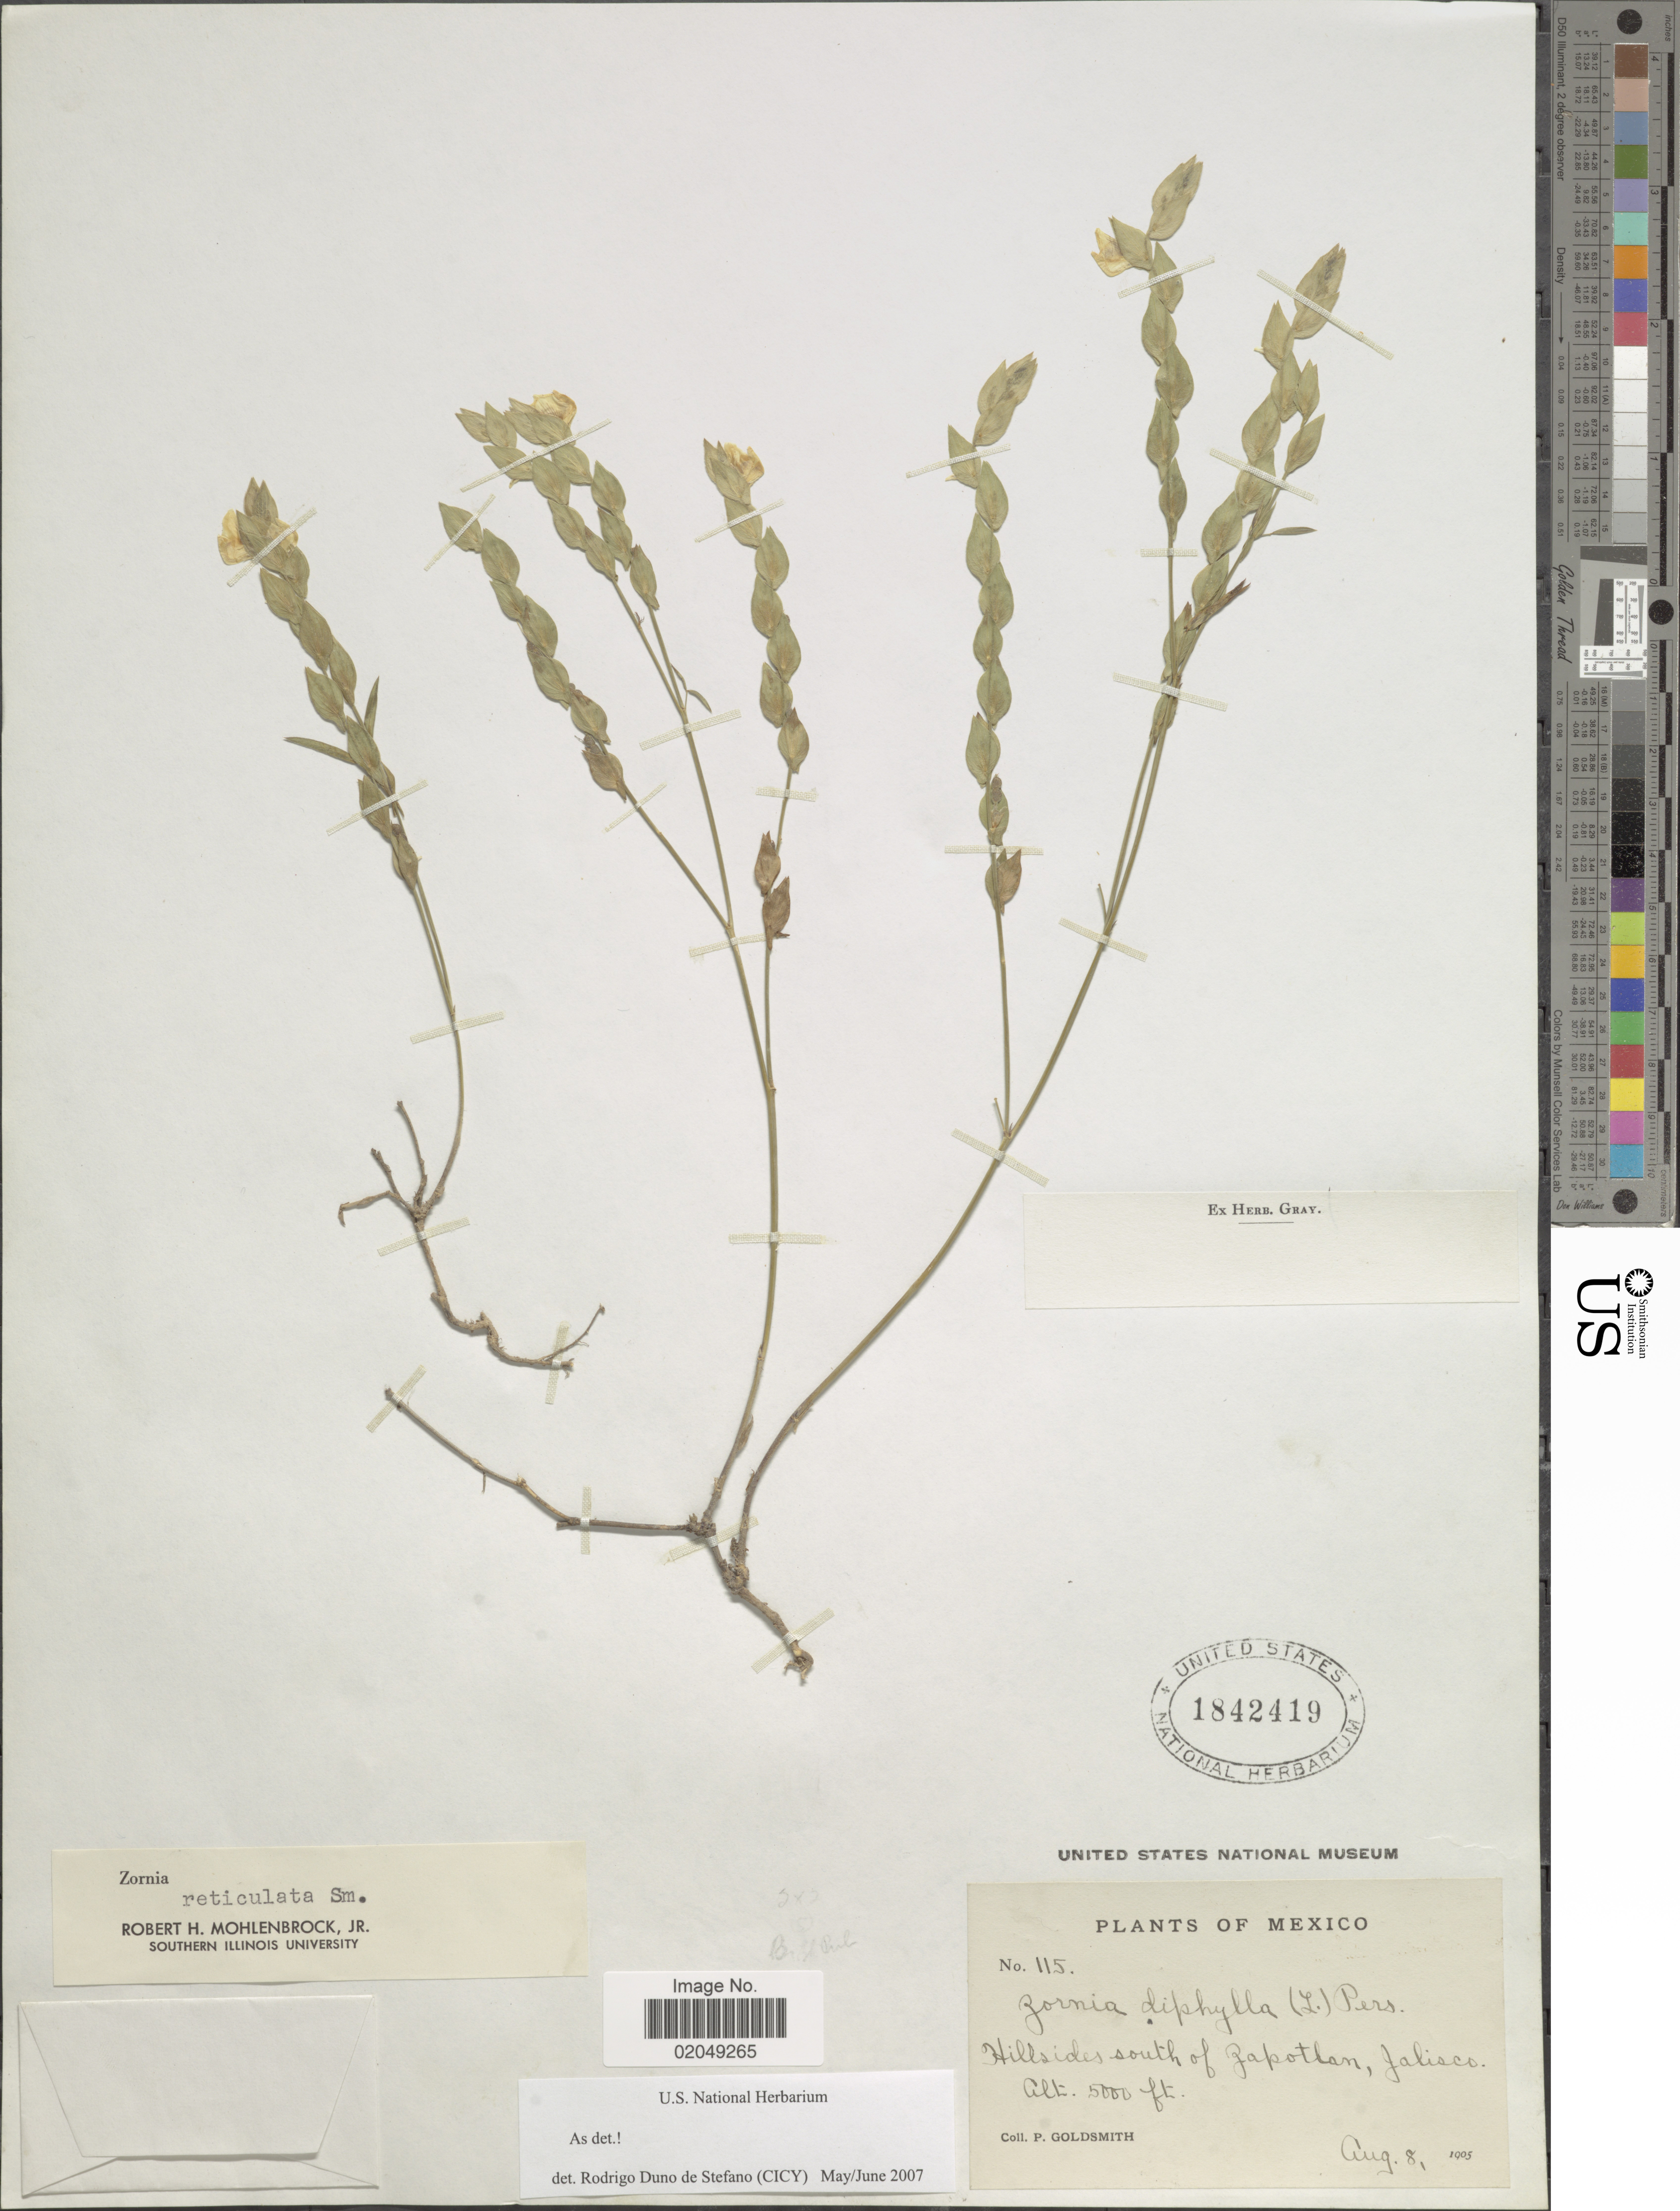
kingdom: Plantae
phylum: Tracheophyta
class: Magnoliopsida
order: Fabales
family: Fabaceae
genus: Zornia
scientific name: Zornia reticulata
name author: Sm.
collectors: P. Goldsmith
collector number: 115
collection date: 1905-08-08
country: Mexico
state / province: Jalisco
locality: Hillsides south of Zapotlan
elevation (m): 1524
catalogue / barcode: US 1842419